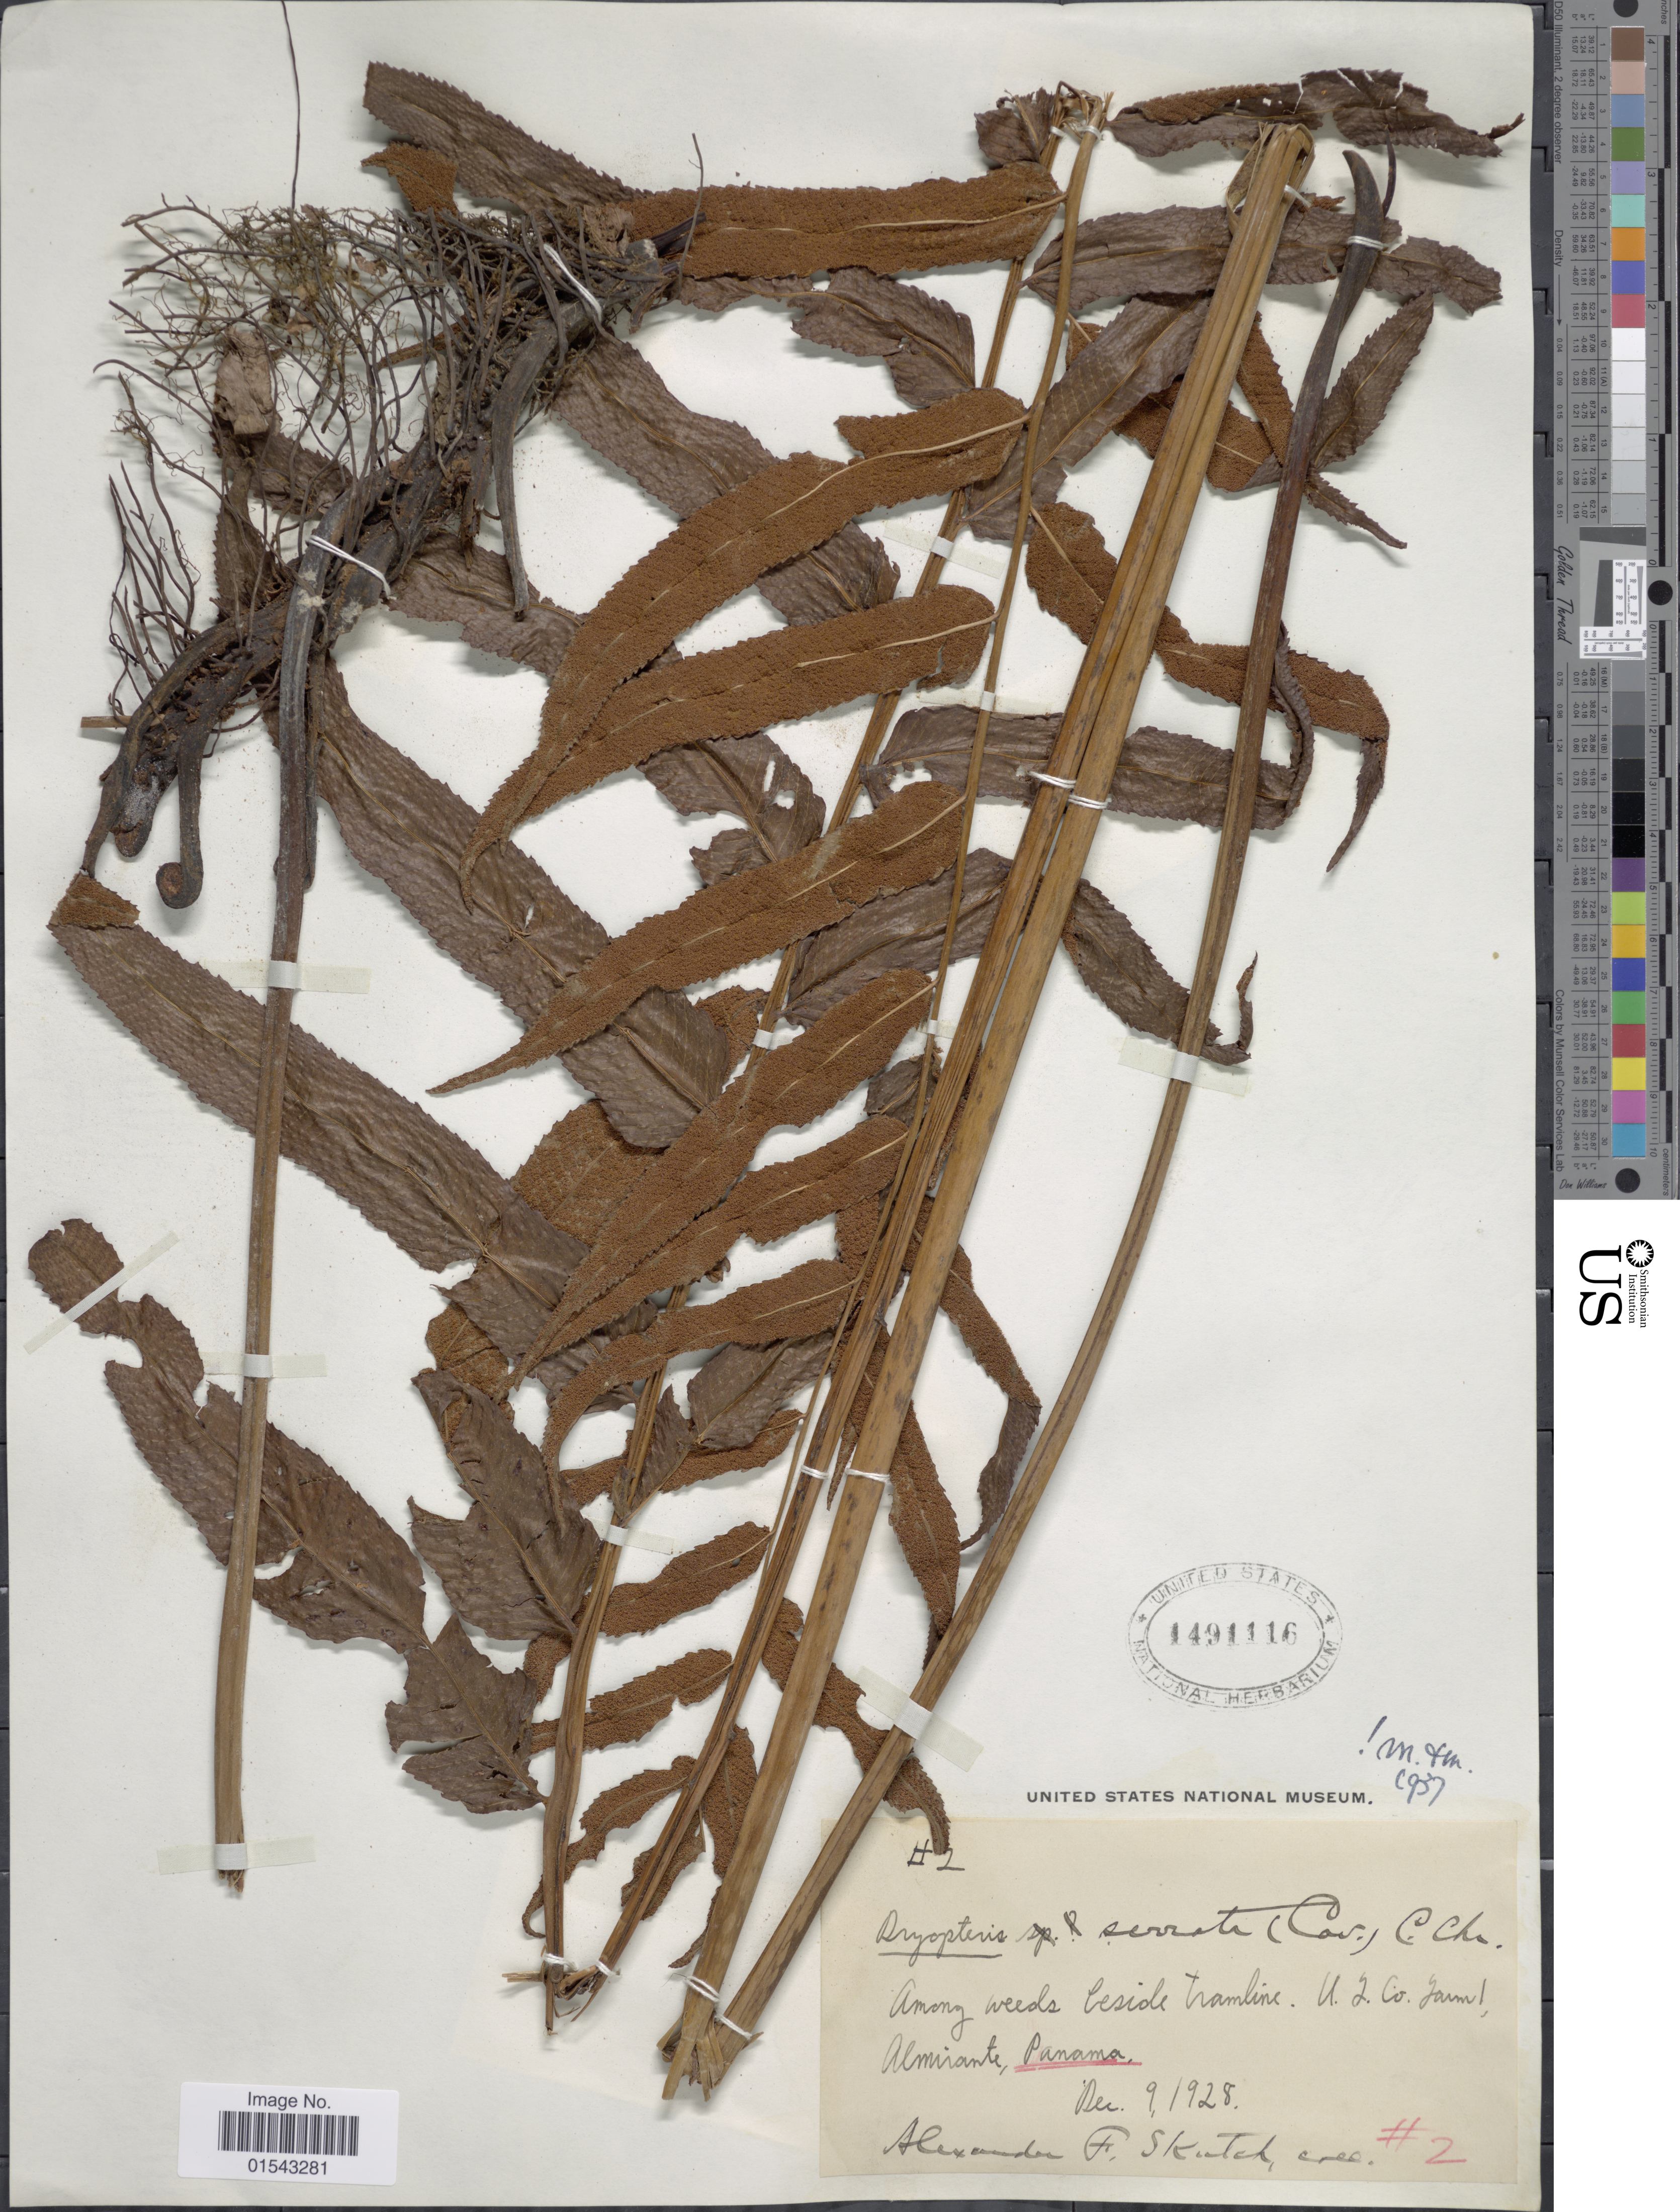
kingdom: Plantae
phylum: Tracheophyta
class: Polypodiopsida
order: Polypodiales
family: Thelypteridaceae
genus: Meniscium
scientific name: Meniscium serratum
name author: Cav.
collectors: A. F. Skutch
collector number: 2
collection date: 1928-12-09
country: Panama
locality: U. Z. Co. Yarm 1, Almirante, Panama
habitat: Among weeds beside tramline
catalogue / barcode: US 1491116